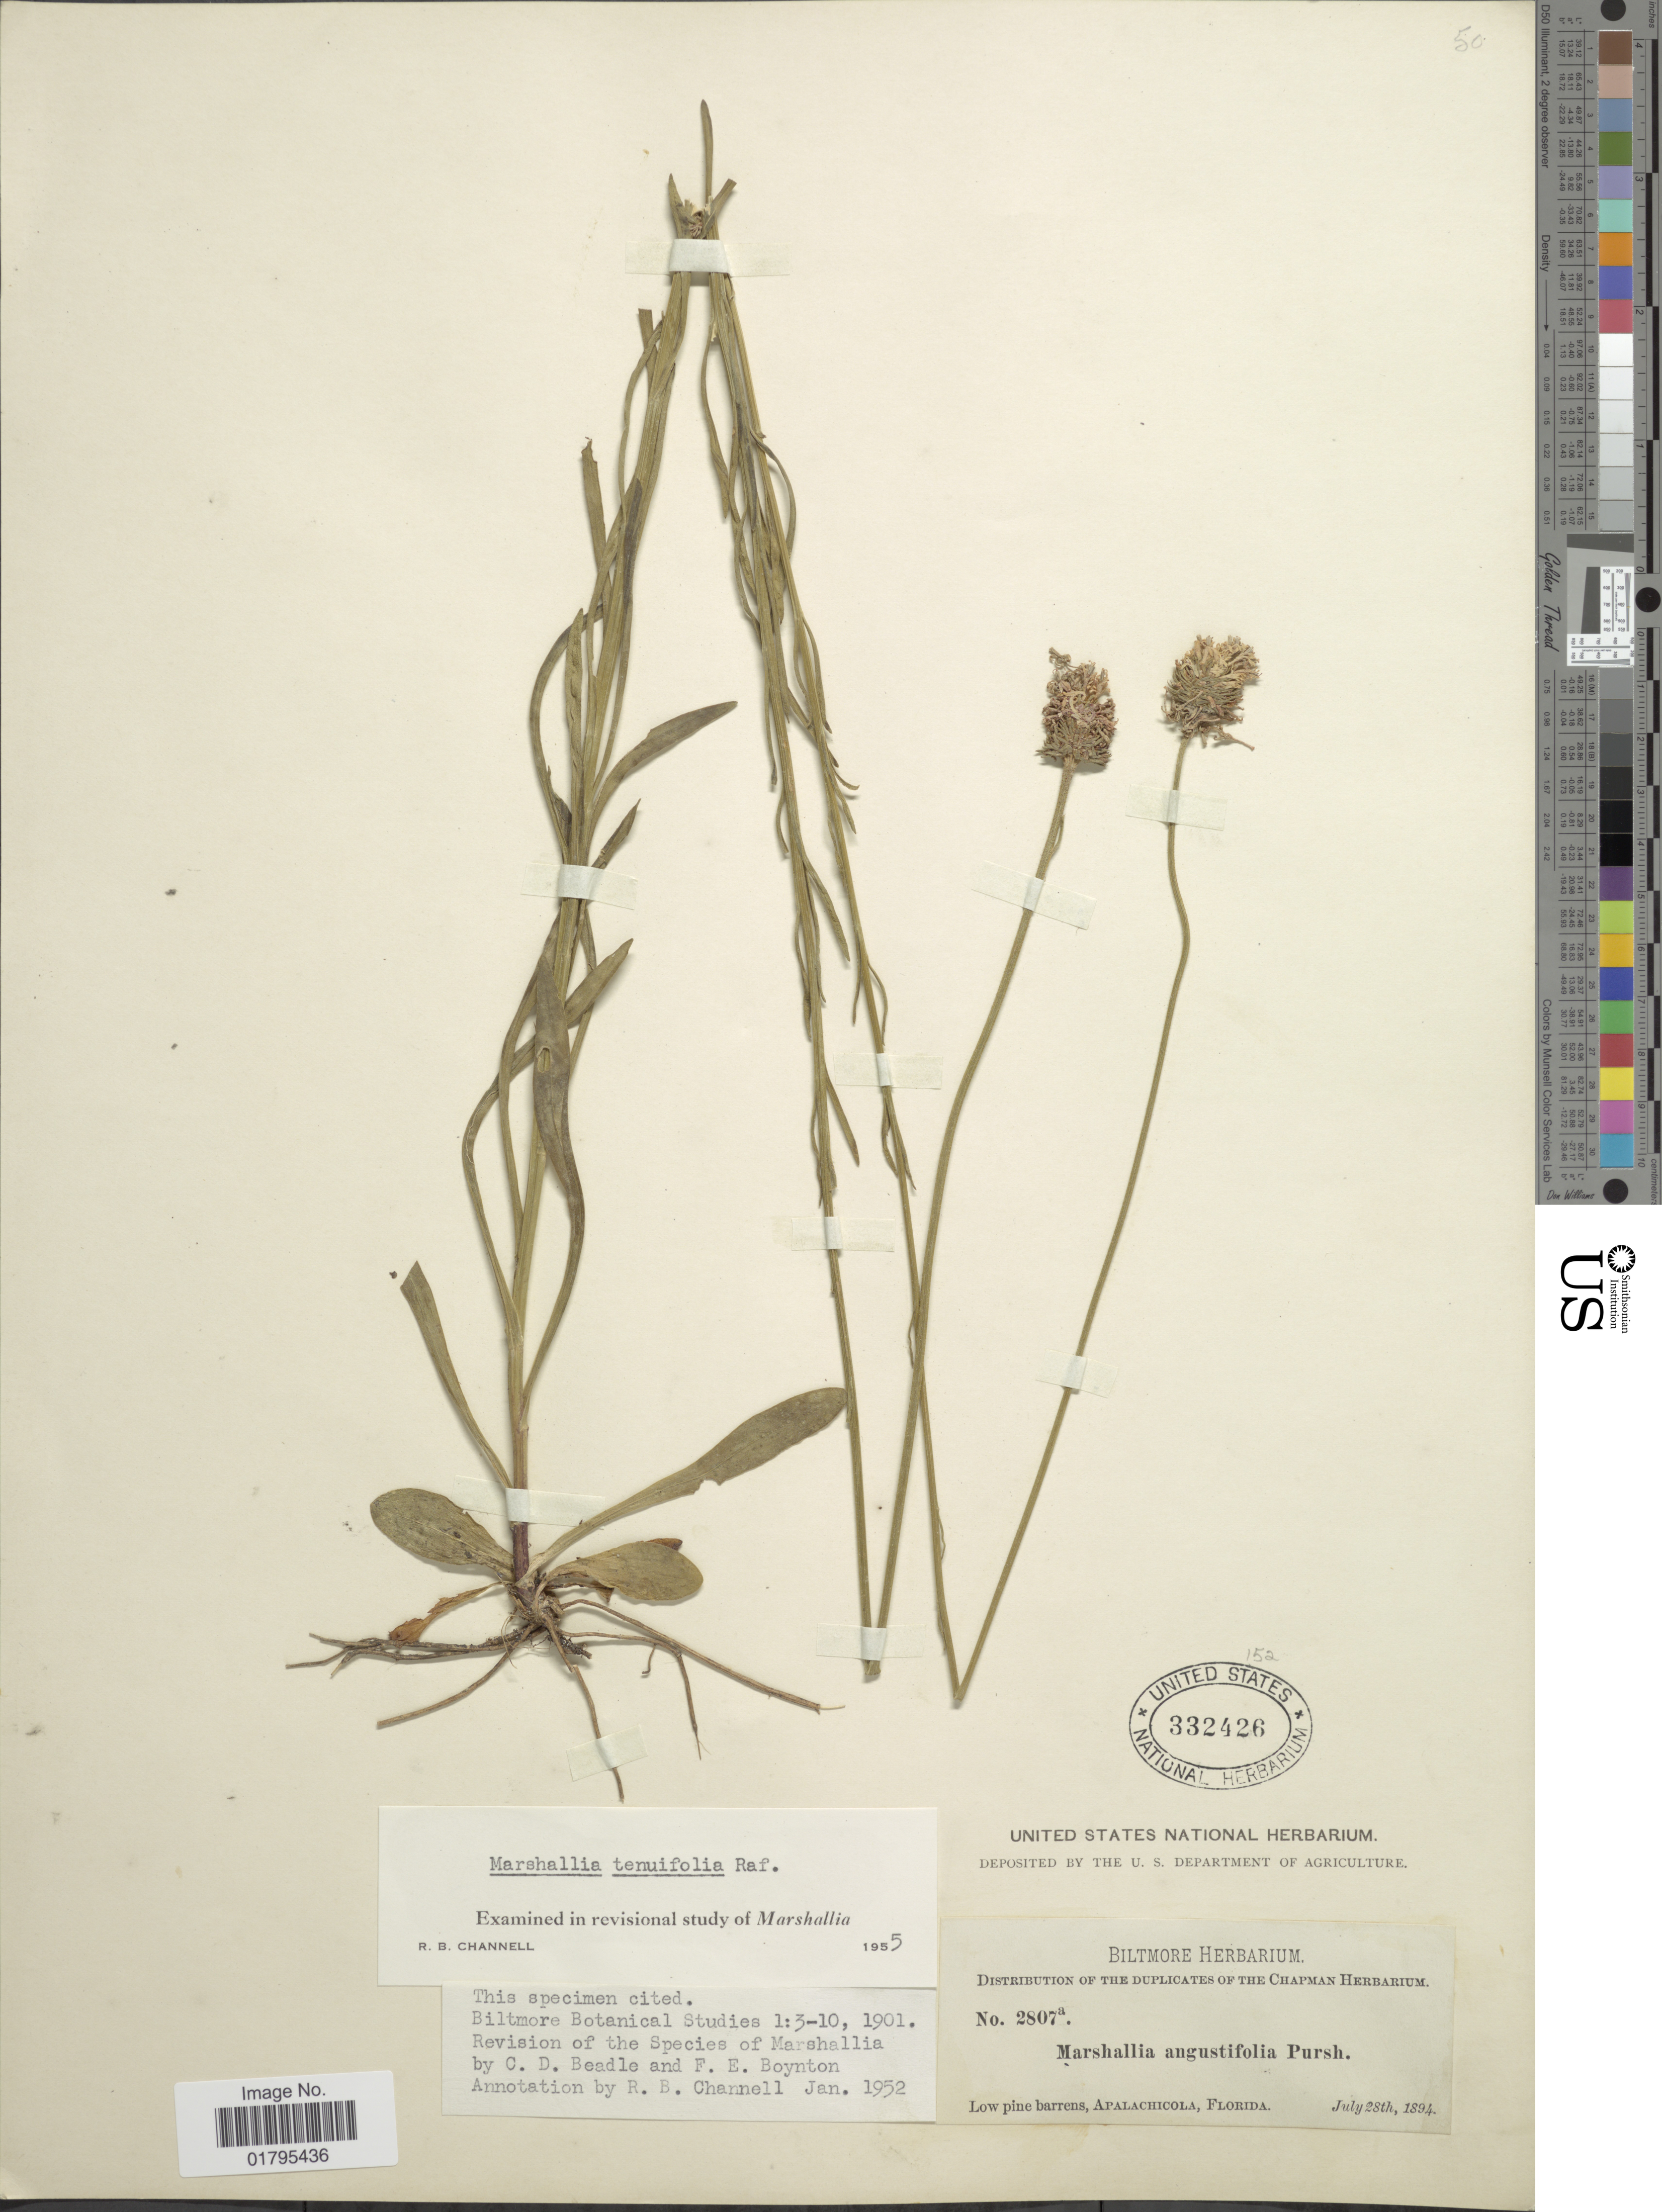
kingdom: Plantae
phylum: Tracheophyta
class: Magnoliopsida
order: Asterales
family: Asteraceae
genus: Marshallia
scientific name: Marshallia tenuifolia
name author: Raf.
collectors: ex herb. Biltmore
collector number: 2807a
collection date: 1894-07-28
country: United States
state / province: Florida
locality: Low pine barrens, Apalachicola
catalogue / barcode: US 332426